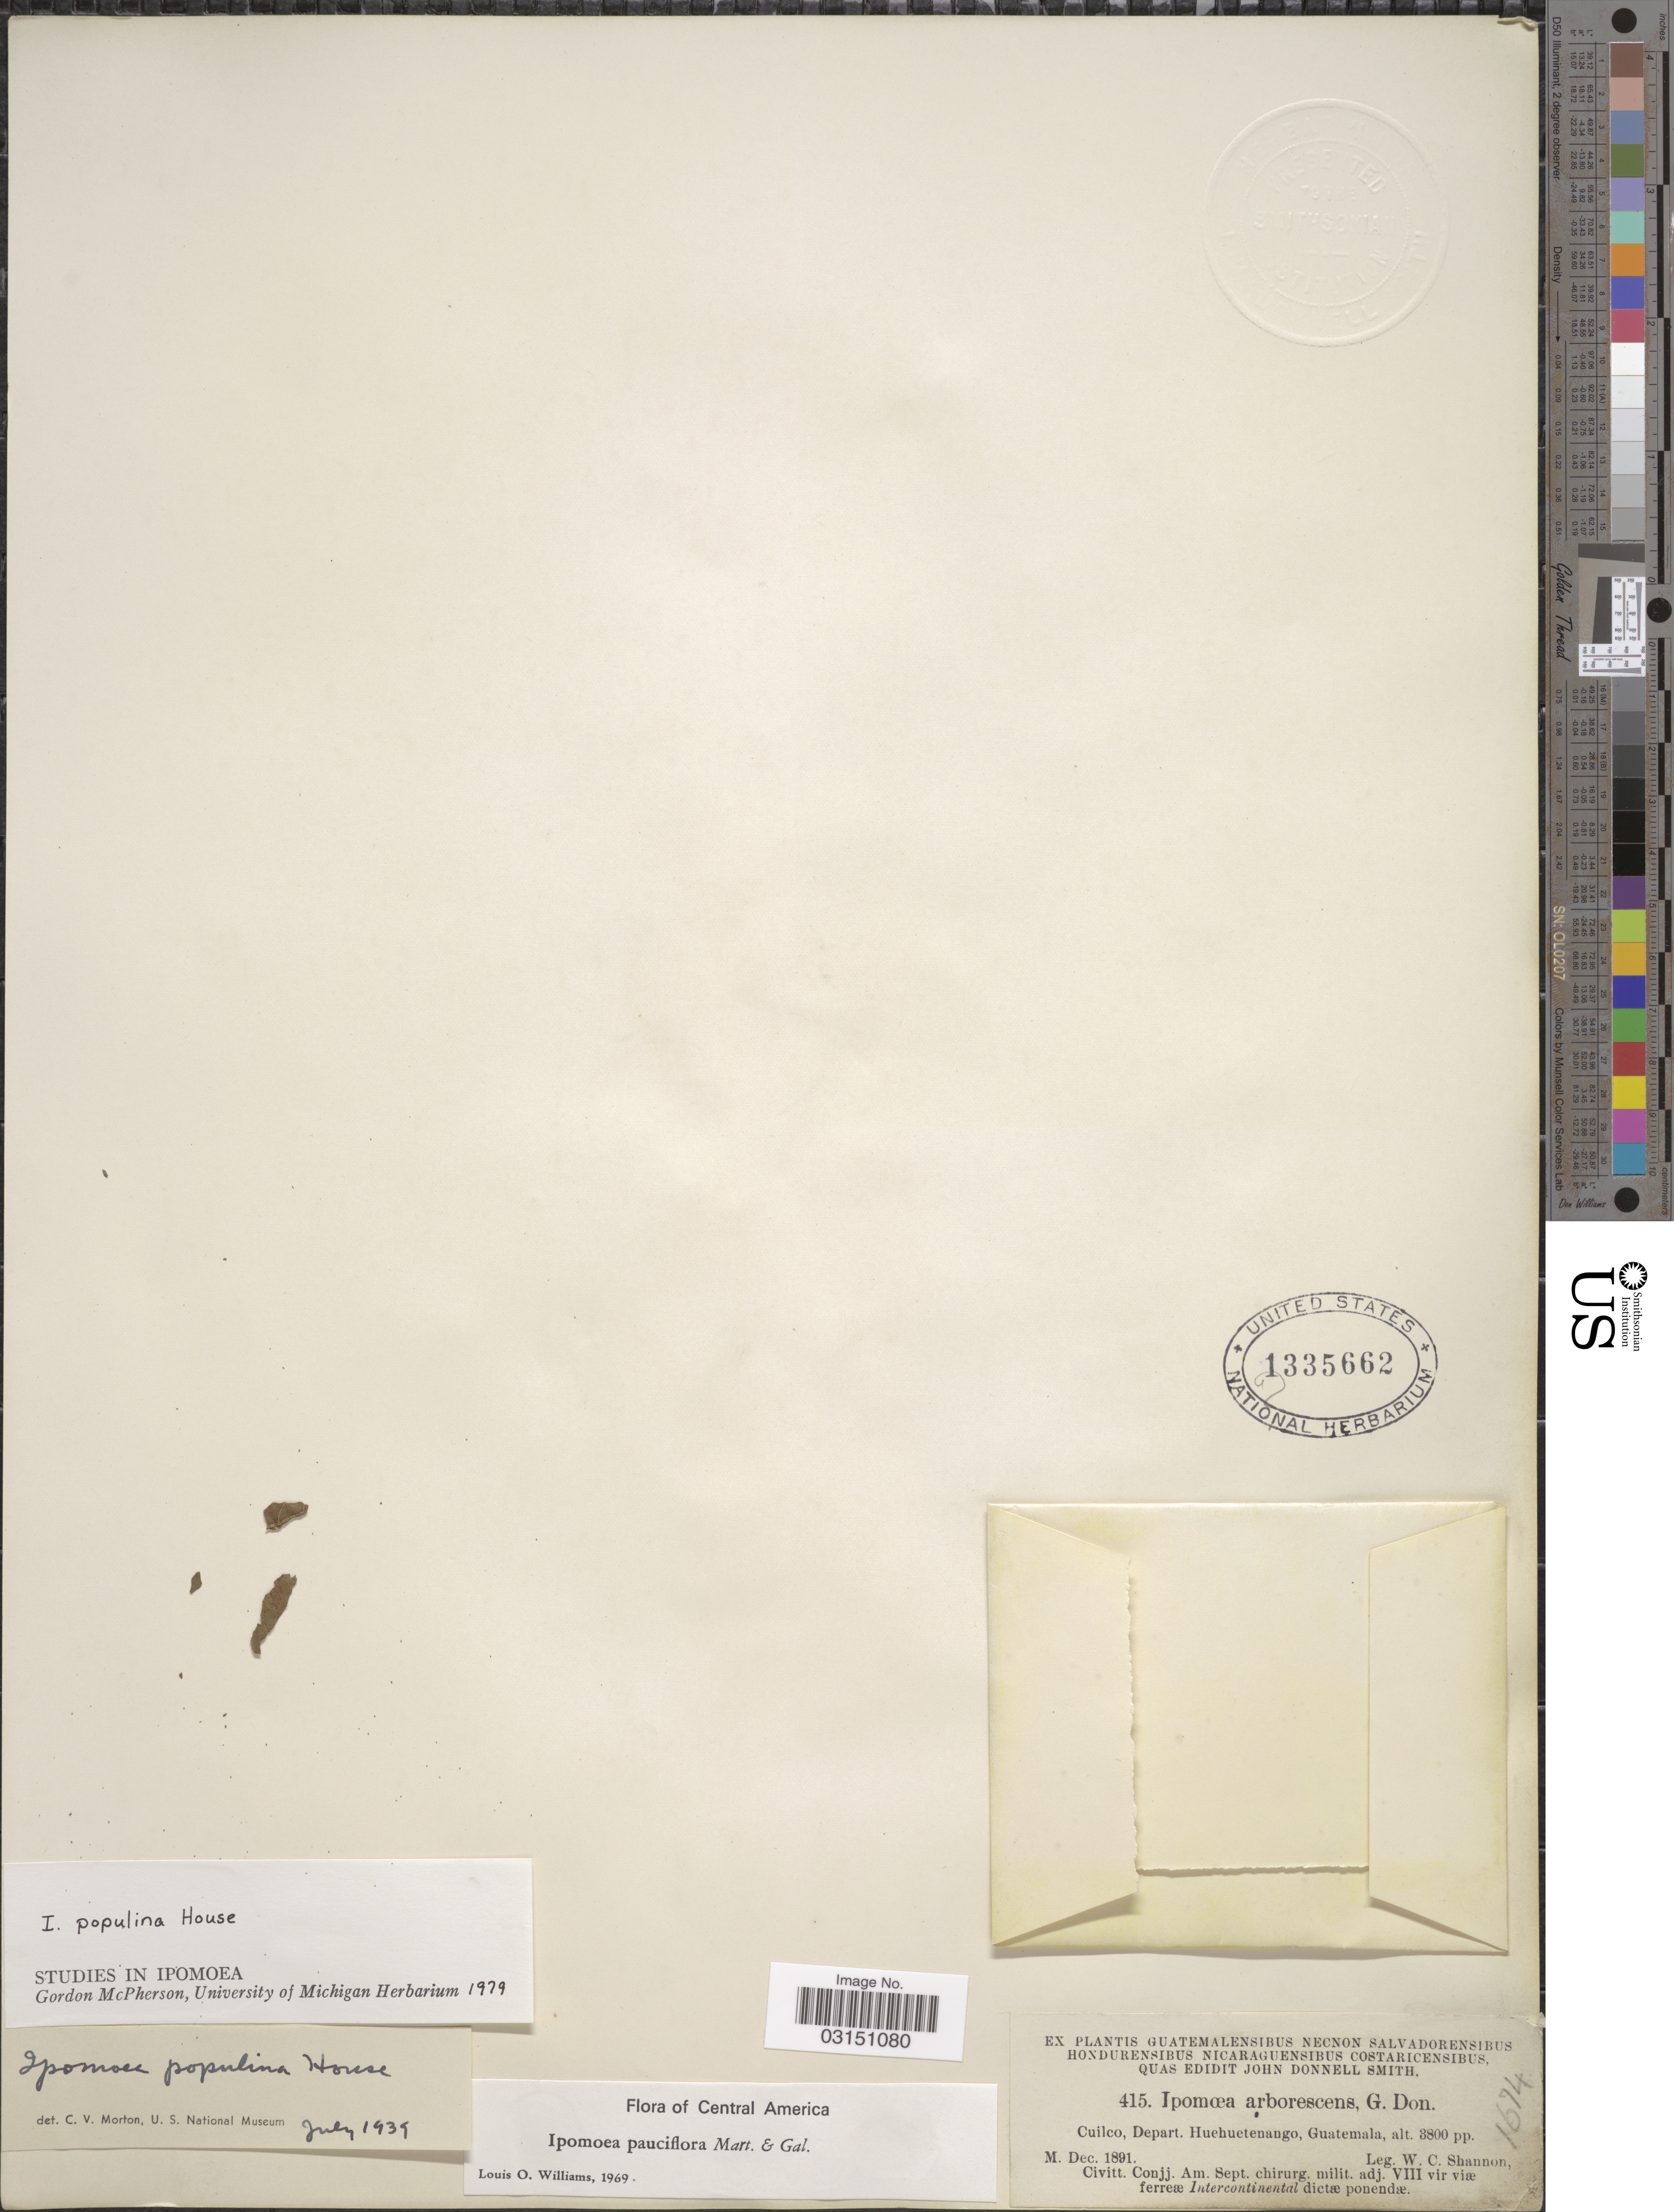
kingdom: Plantae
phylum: Tracheophyta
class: Magnoliopsida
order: Solanales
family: Convolvulaceae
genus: Ipomoea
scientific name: Ipomoea populina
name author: House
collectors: W. C. Shannon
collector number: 415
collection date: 1891-12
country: Guatemala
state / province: Huehuetenango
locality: Cuilco, Depart. Huehuetenango.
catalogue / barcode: US 1335662